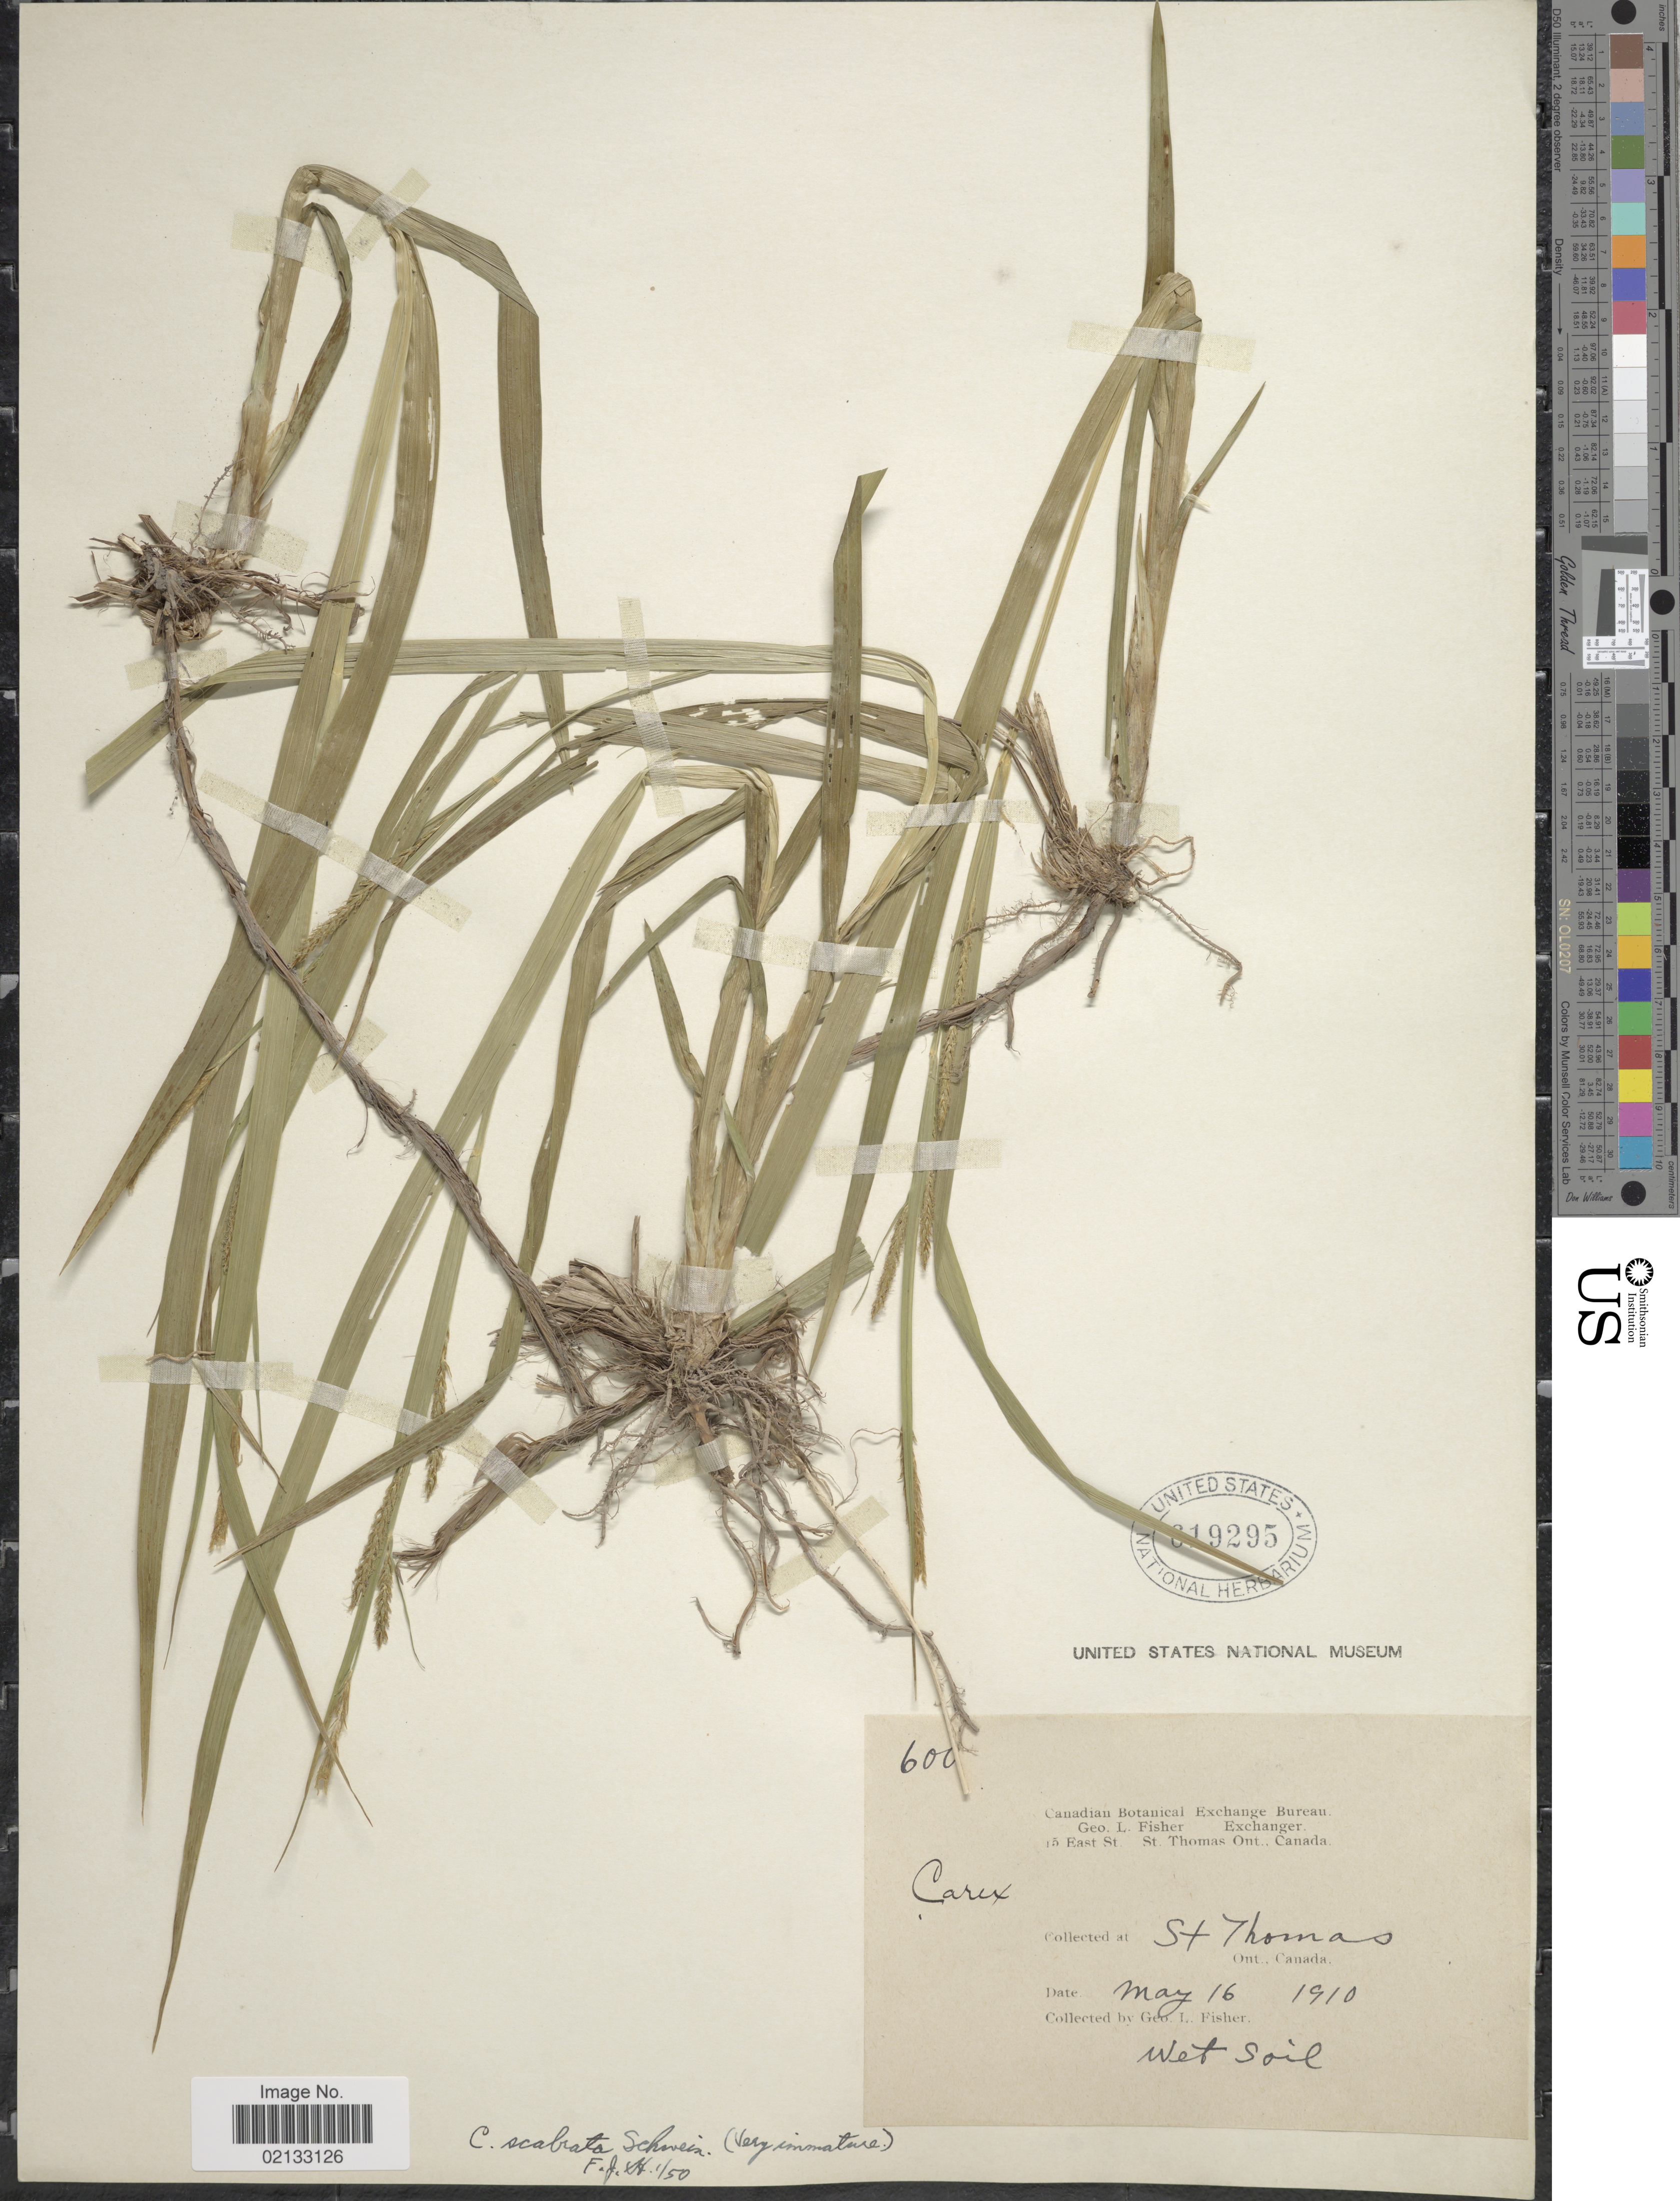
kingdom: Plantae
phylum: Tracheophyta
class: Liliopsida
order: Poales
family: Cyperaceae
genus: Carex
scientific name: Carex scabrata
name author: Schwein.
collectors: G. L. Fisher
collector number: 600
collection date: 1910-05-16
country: Canada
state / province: Ontario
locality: St. Thomas